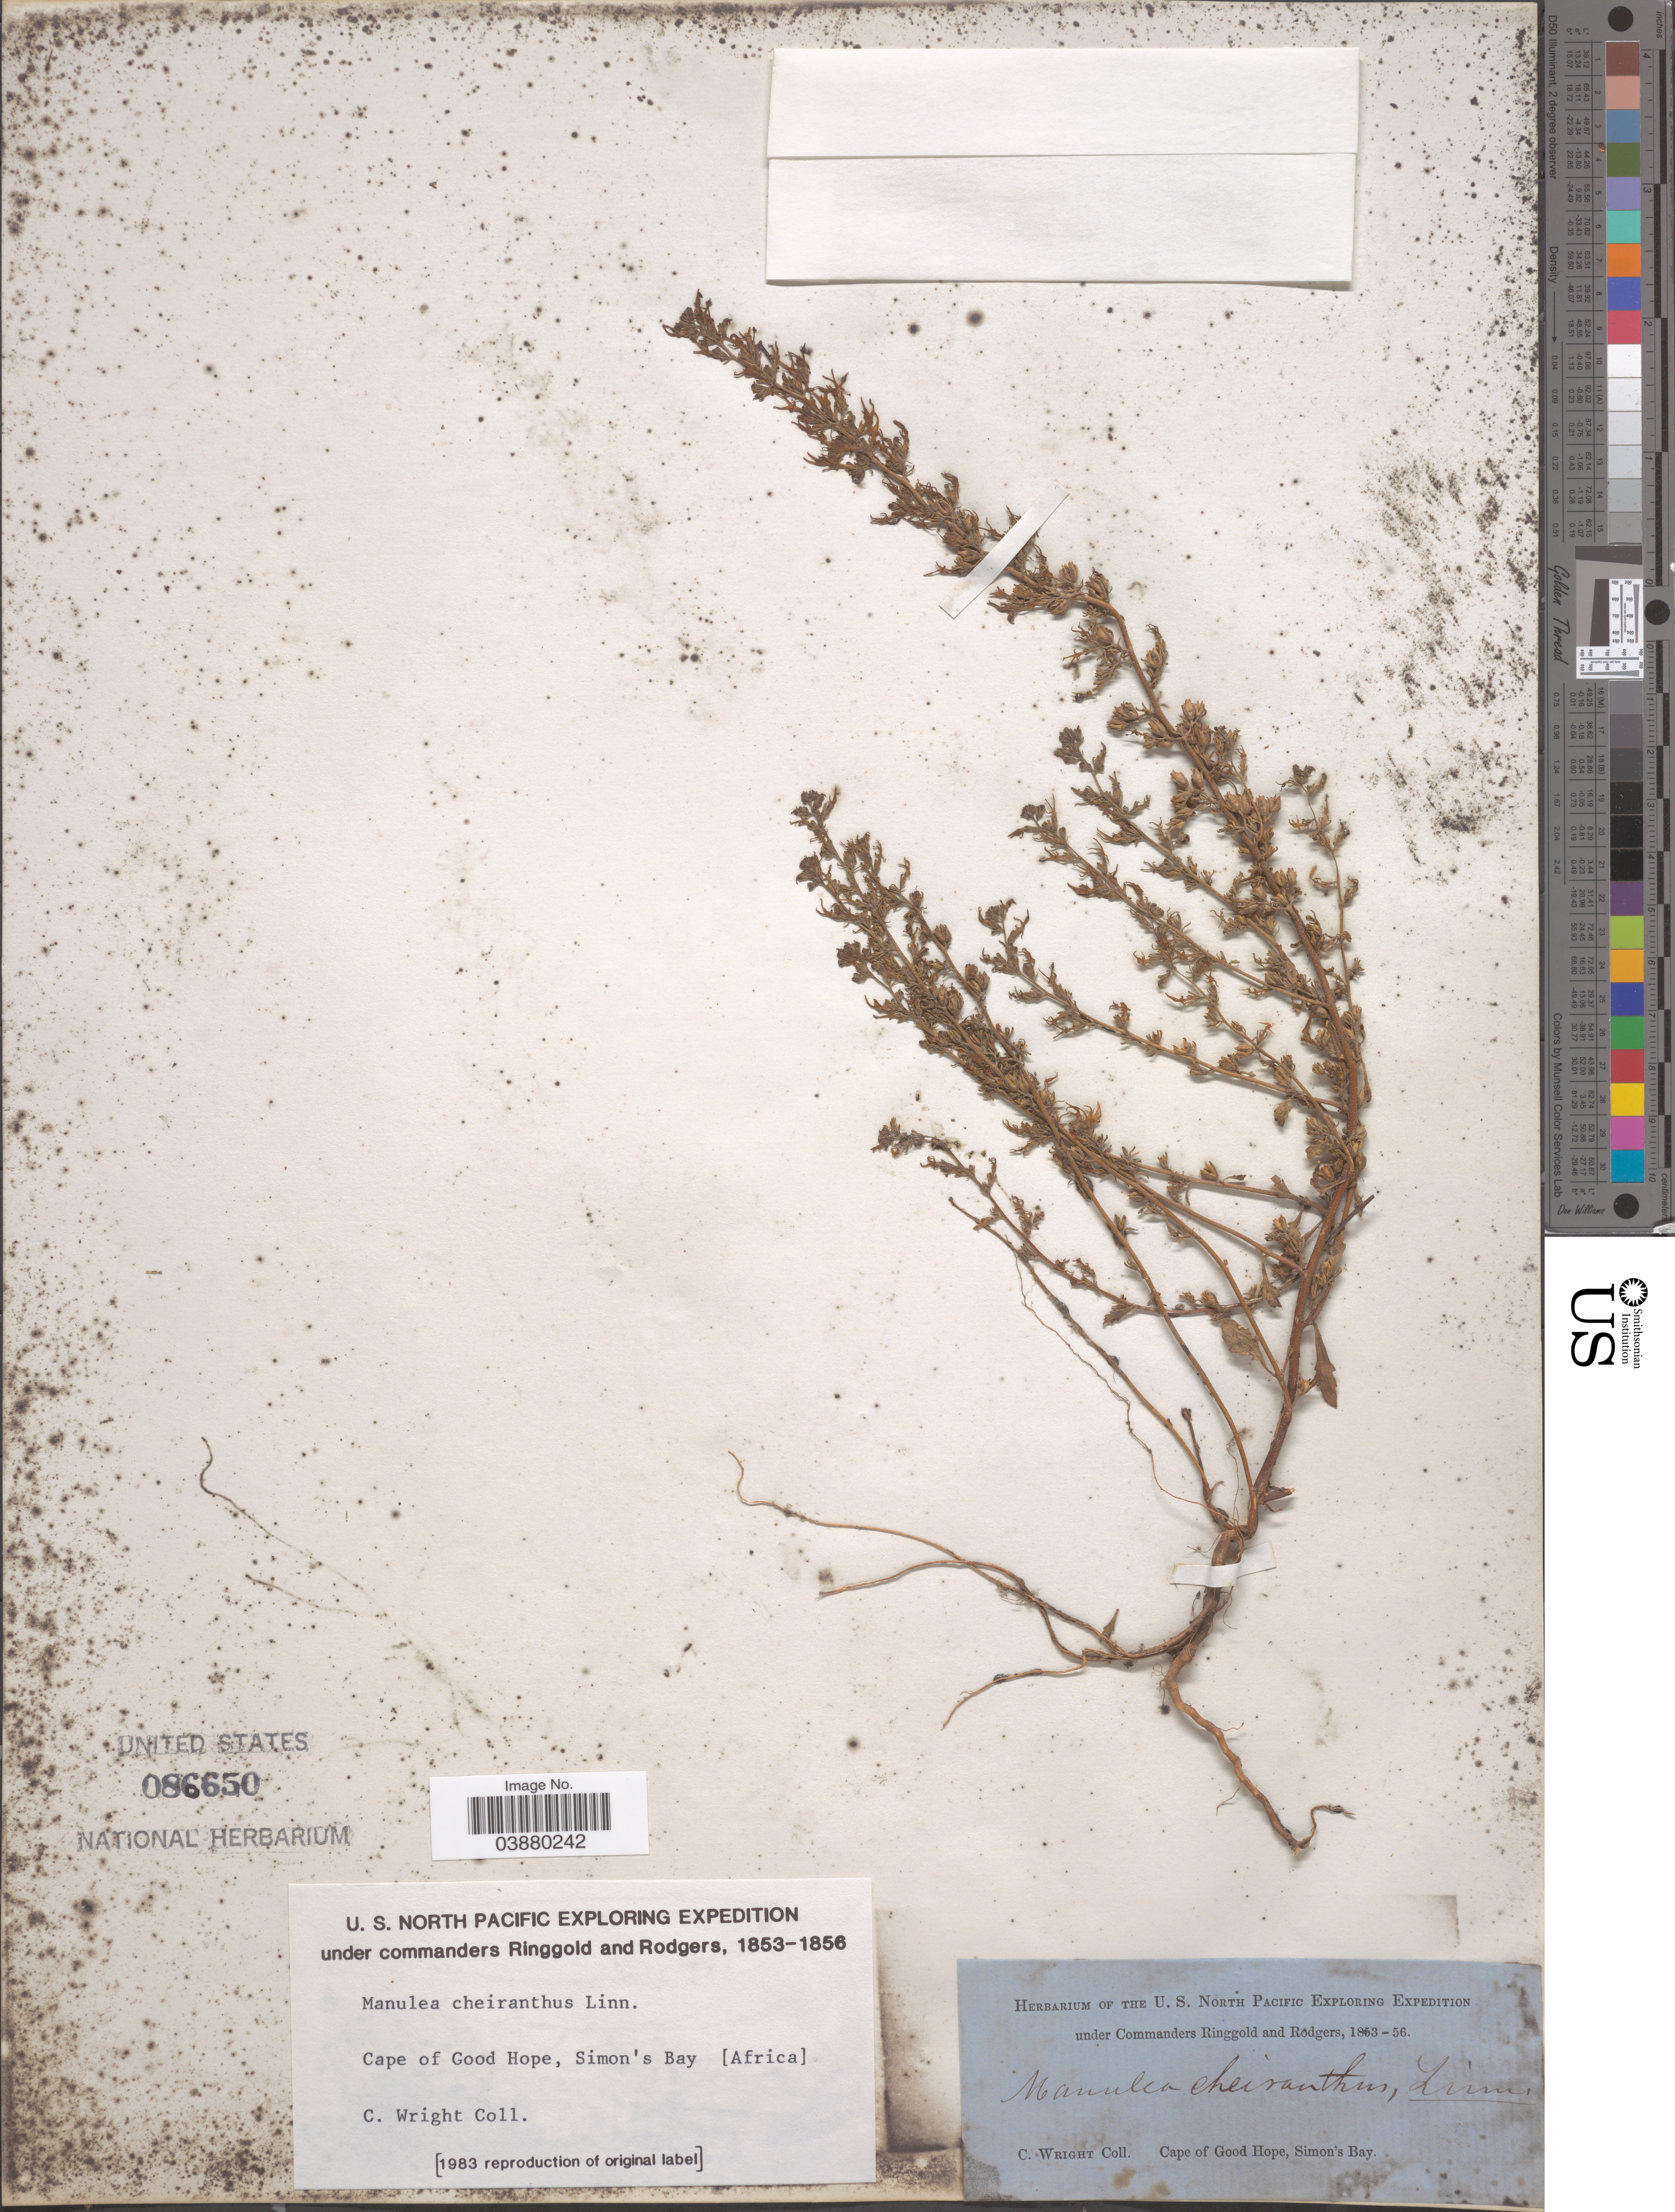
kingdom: Plantae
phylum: Tracheophyta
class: Magnoliopsida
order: Lamiales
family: Scrophulariaceae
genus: Manulea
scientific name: Manulea cheiranthus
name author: (L.) L.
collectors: C. Wright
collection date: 1853/1856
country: South Africa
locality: Cape of Good Hope, Simon's Bay [Africa].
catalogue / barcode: US 86650